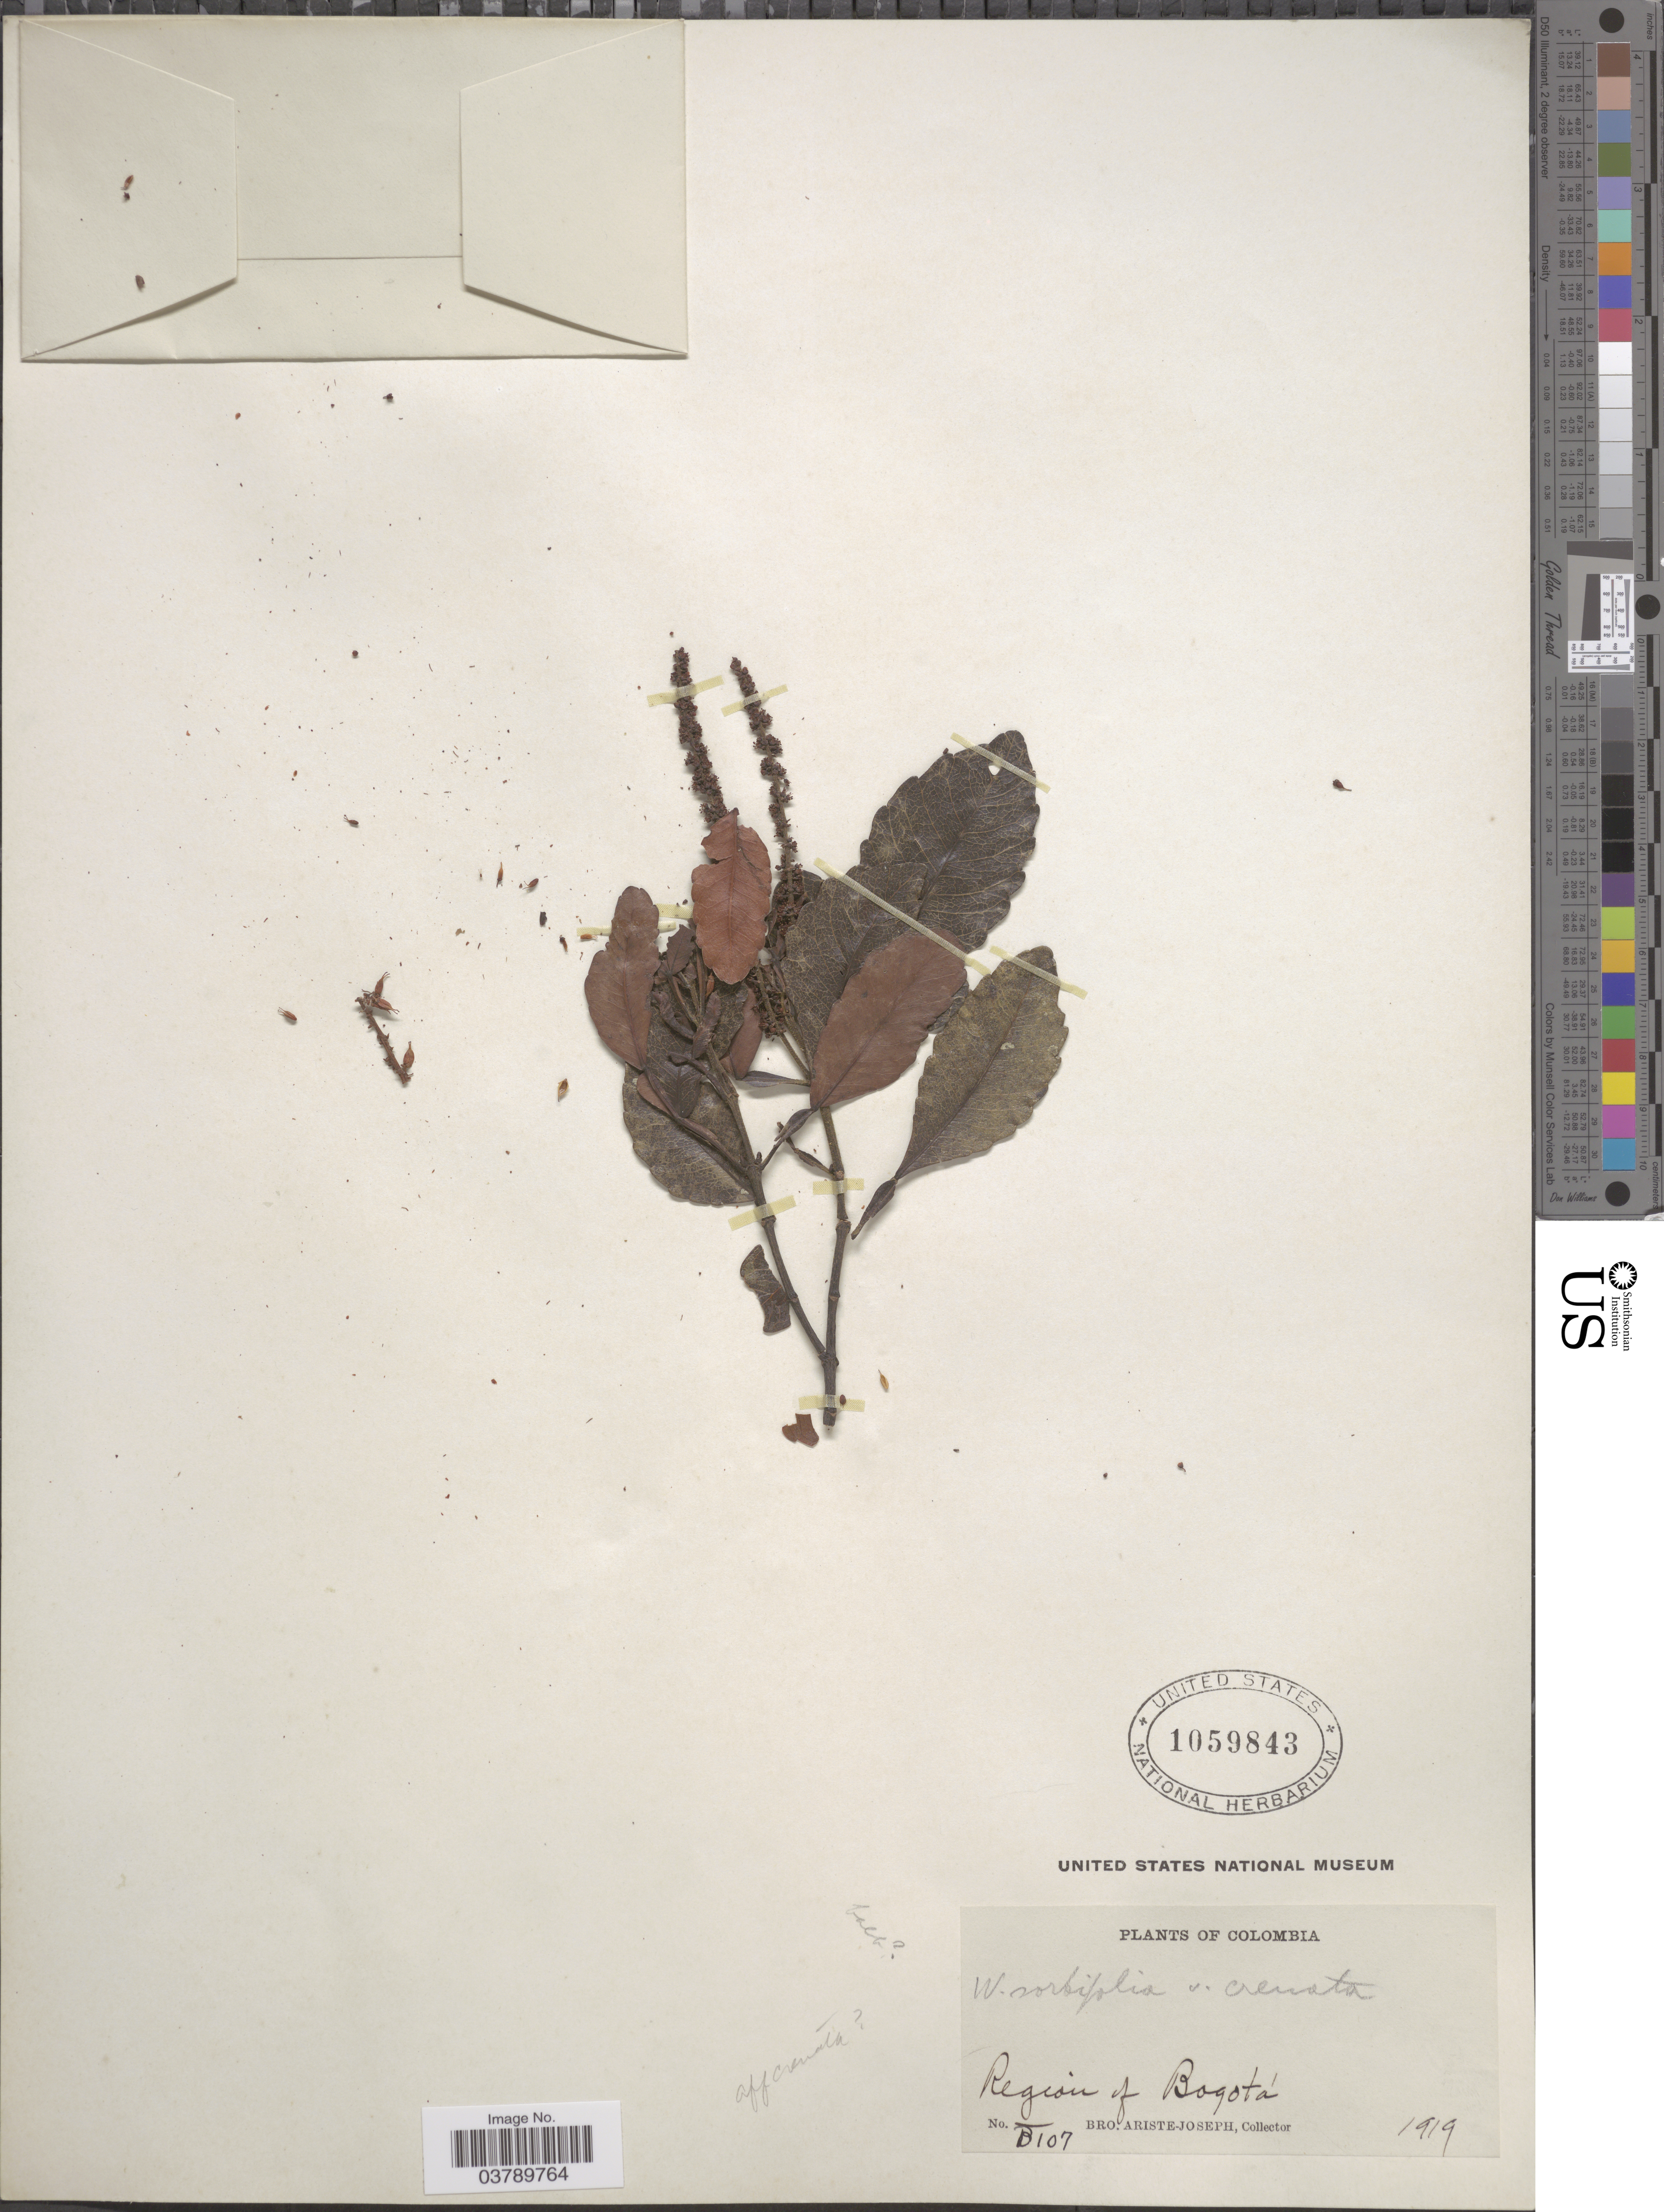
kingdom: Plantae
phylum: Tracheophyta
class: Magnoliopsida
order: Oxalidales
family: Cunoniaceae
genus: Weinmannia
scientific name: Weinmannia sorbifolia var. crenata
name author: Kunth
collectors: Bro. Ariste-Joseph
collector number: B107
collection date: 1919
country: Colombia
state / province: Bogota D.C.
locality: Region of Bogotá.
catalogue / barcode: US 1059843